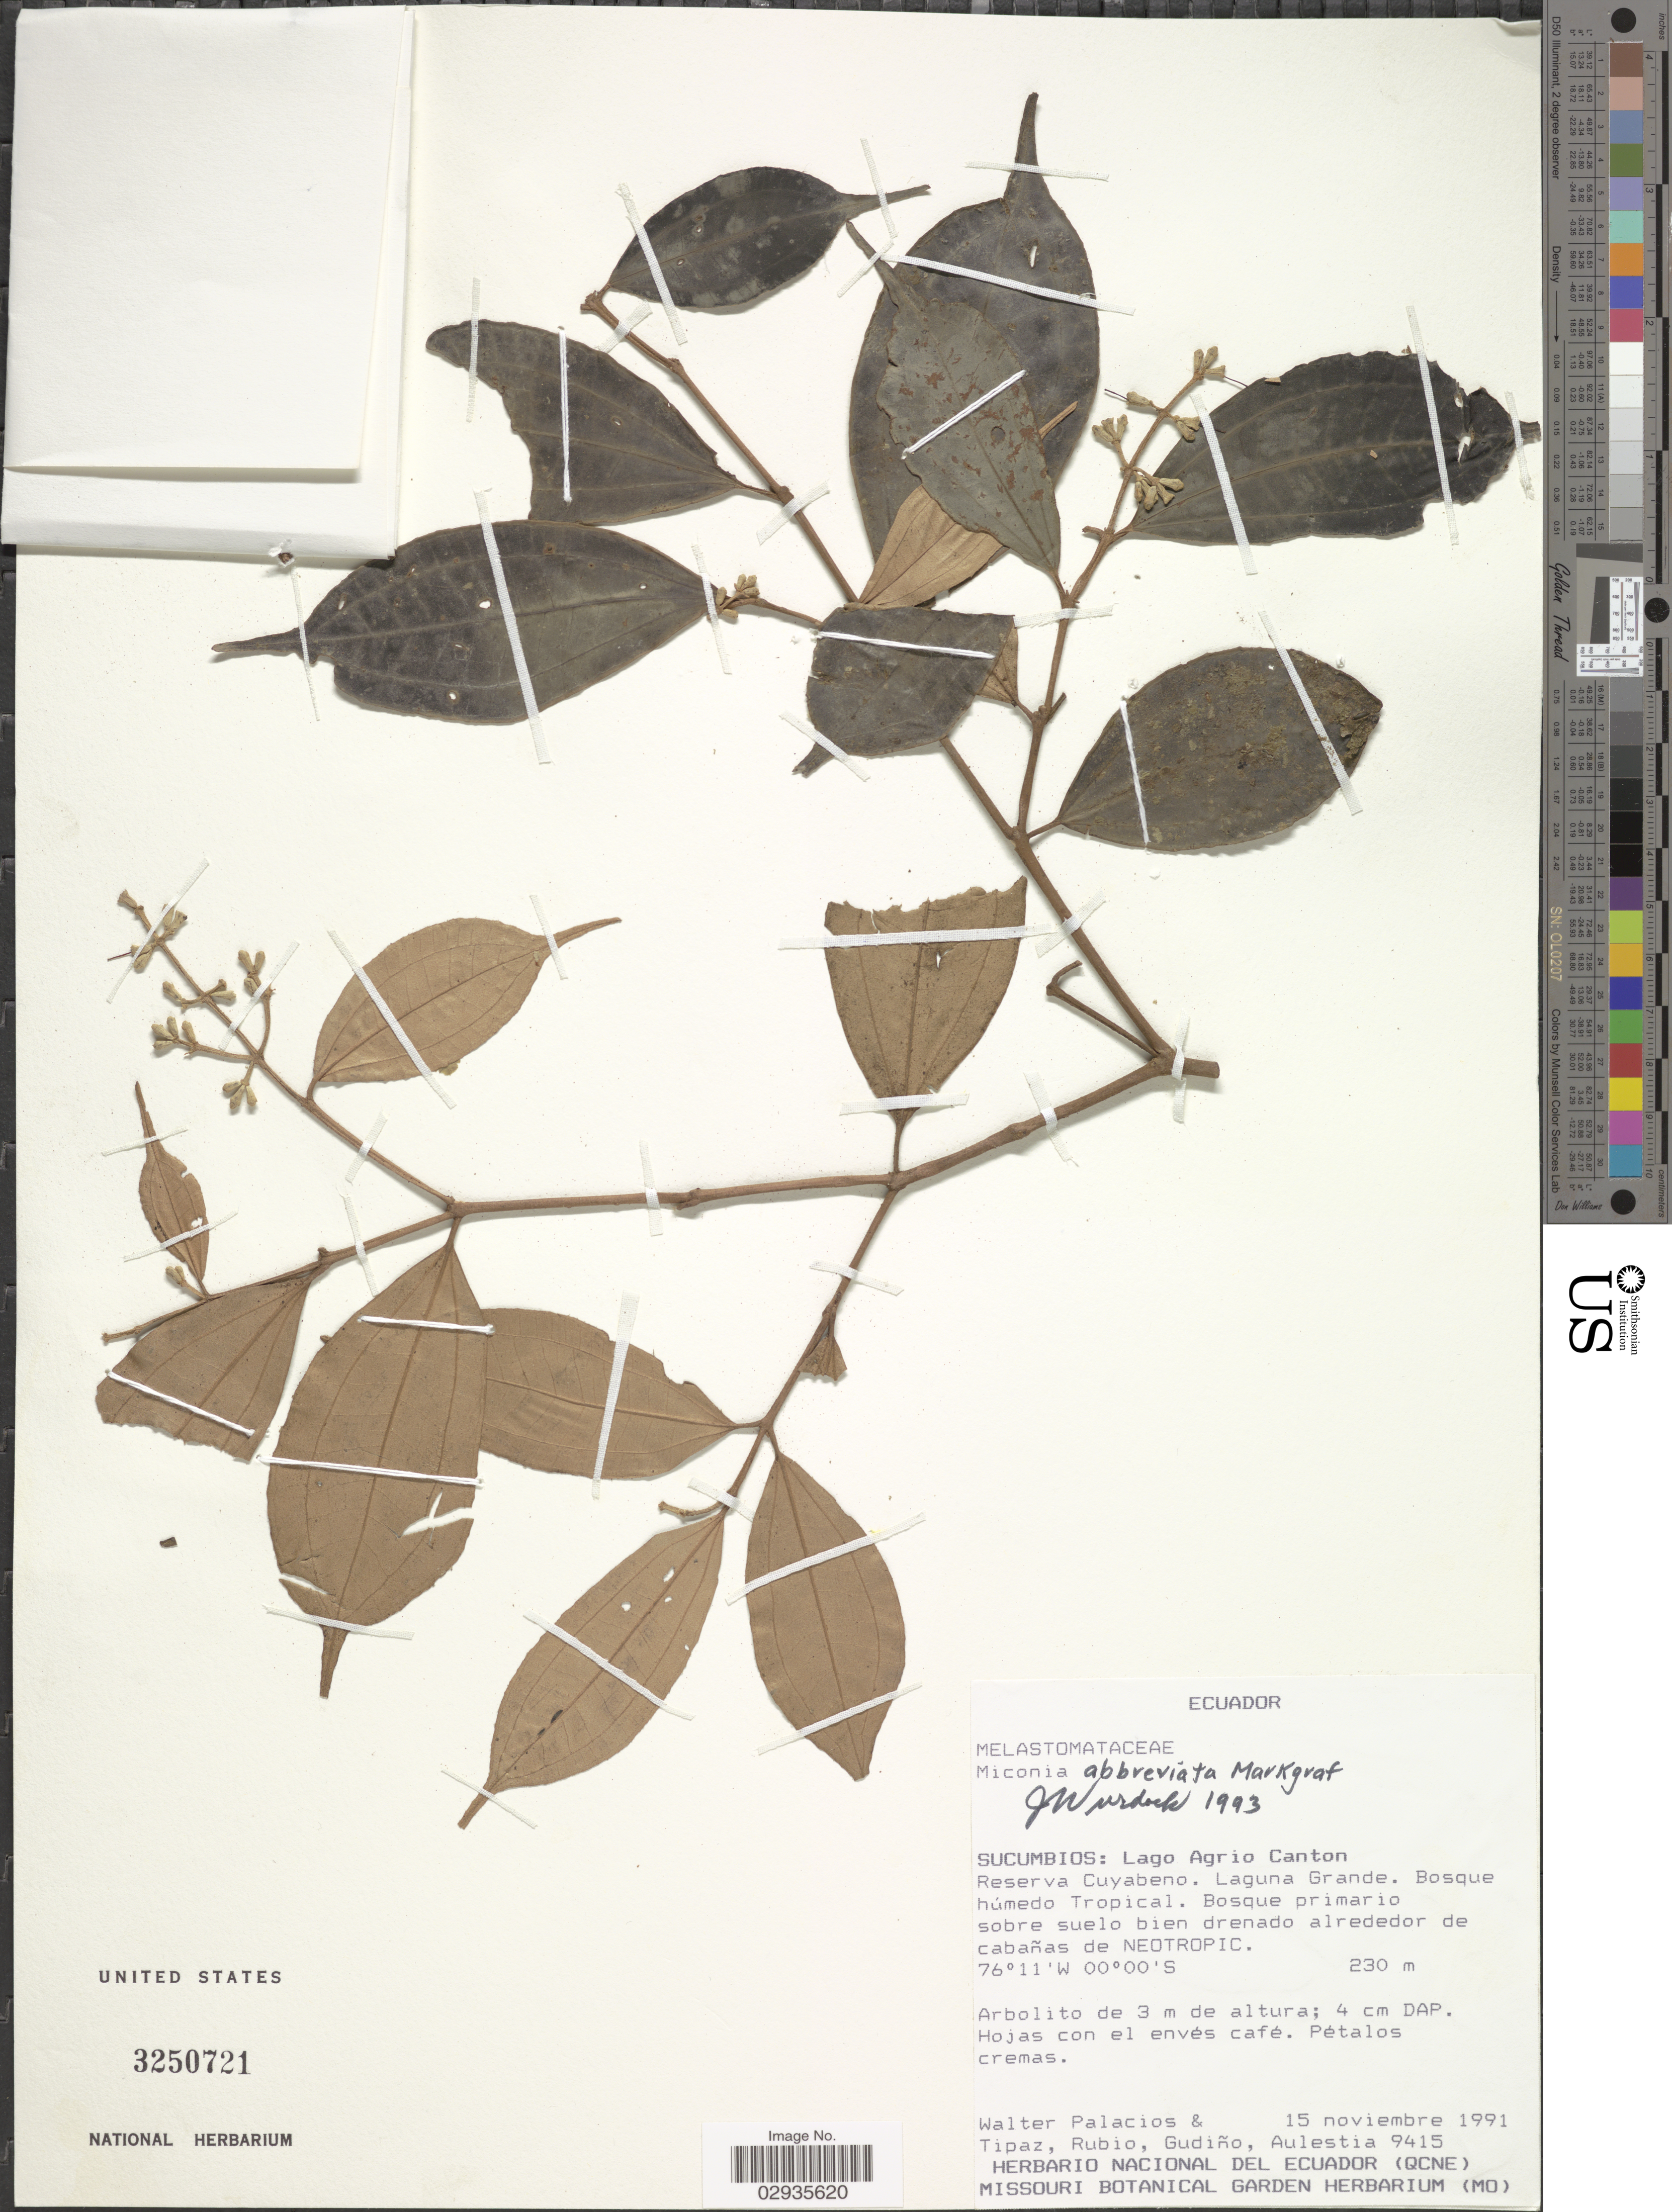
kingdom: Plantae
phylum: Tracheophyta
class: Magnoliopsida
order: Myrtales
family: Melastomataceae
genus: Miconia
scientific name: Miconia abbreviata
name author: Markgr.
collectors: W. Palacios, -. Tipaz, -. Rubio, -. Gudiño & -. Aulestia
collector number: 9415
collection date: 1991-11-15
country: Ecuador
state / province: Sucumbíos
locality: Lago Agrio Canton. Reserva Cuyabeno. Laguna Grande.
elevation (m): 230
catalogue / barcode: US 3250721